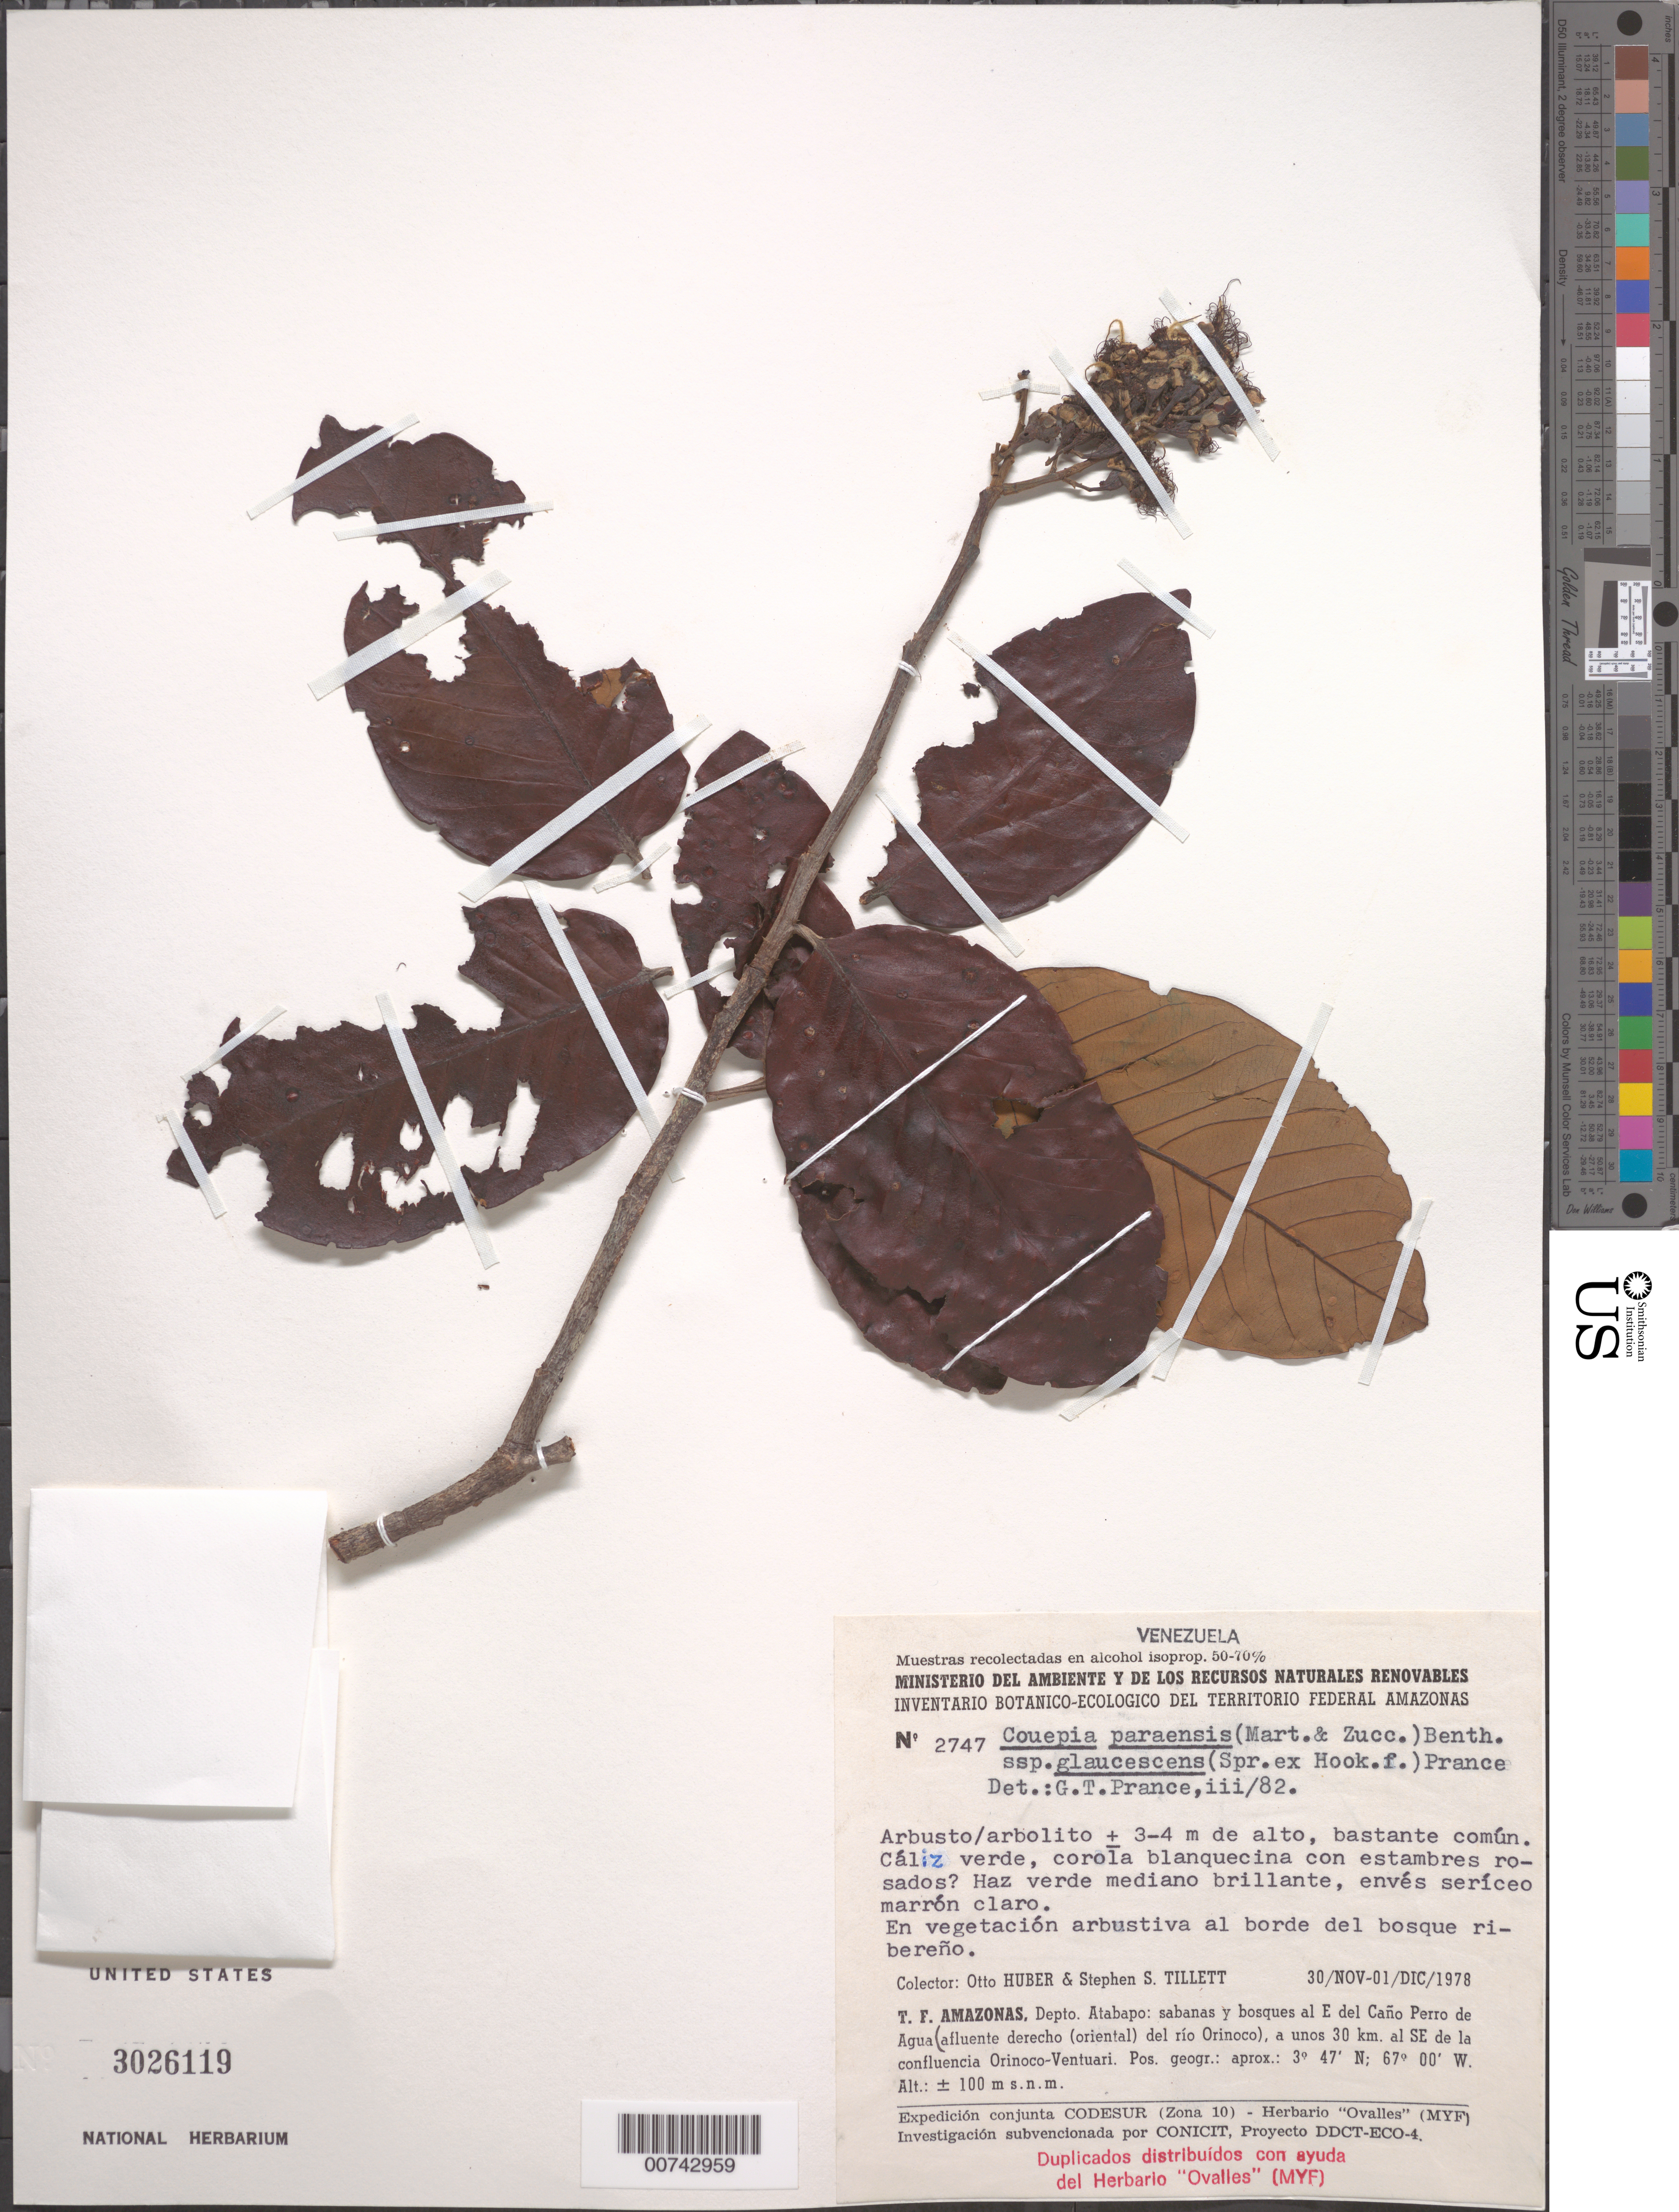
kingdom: Plantae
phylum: Tracheophyta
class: Magnoliopsida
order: Malpighiales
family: Chrysobalanaceae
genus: Couepia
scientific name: Couepia paraensis subsp. glaucescens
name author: (Spruce ex Hook. f.) Prance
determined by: Prance, G. T.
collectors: O. Huber & S. S. Tillett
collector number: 2747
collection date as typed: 30-Nov-78 to 1-Dec-78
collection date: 1978-11-30/1978-12-01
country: Venezuela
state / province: Amazonas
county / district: Atabapo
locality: E del Caño Perro de Agua, 30 km SE de la confluencia Orinoco-Ventuari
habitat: Sabanas y bosques; n vegetación arbustiva al borde del bosque ribereno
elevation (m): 100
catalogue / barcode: US 3026119